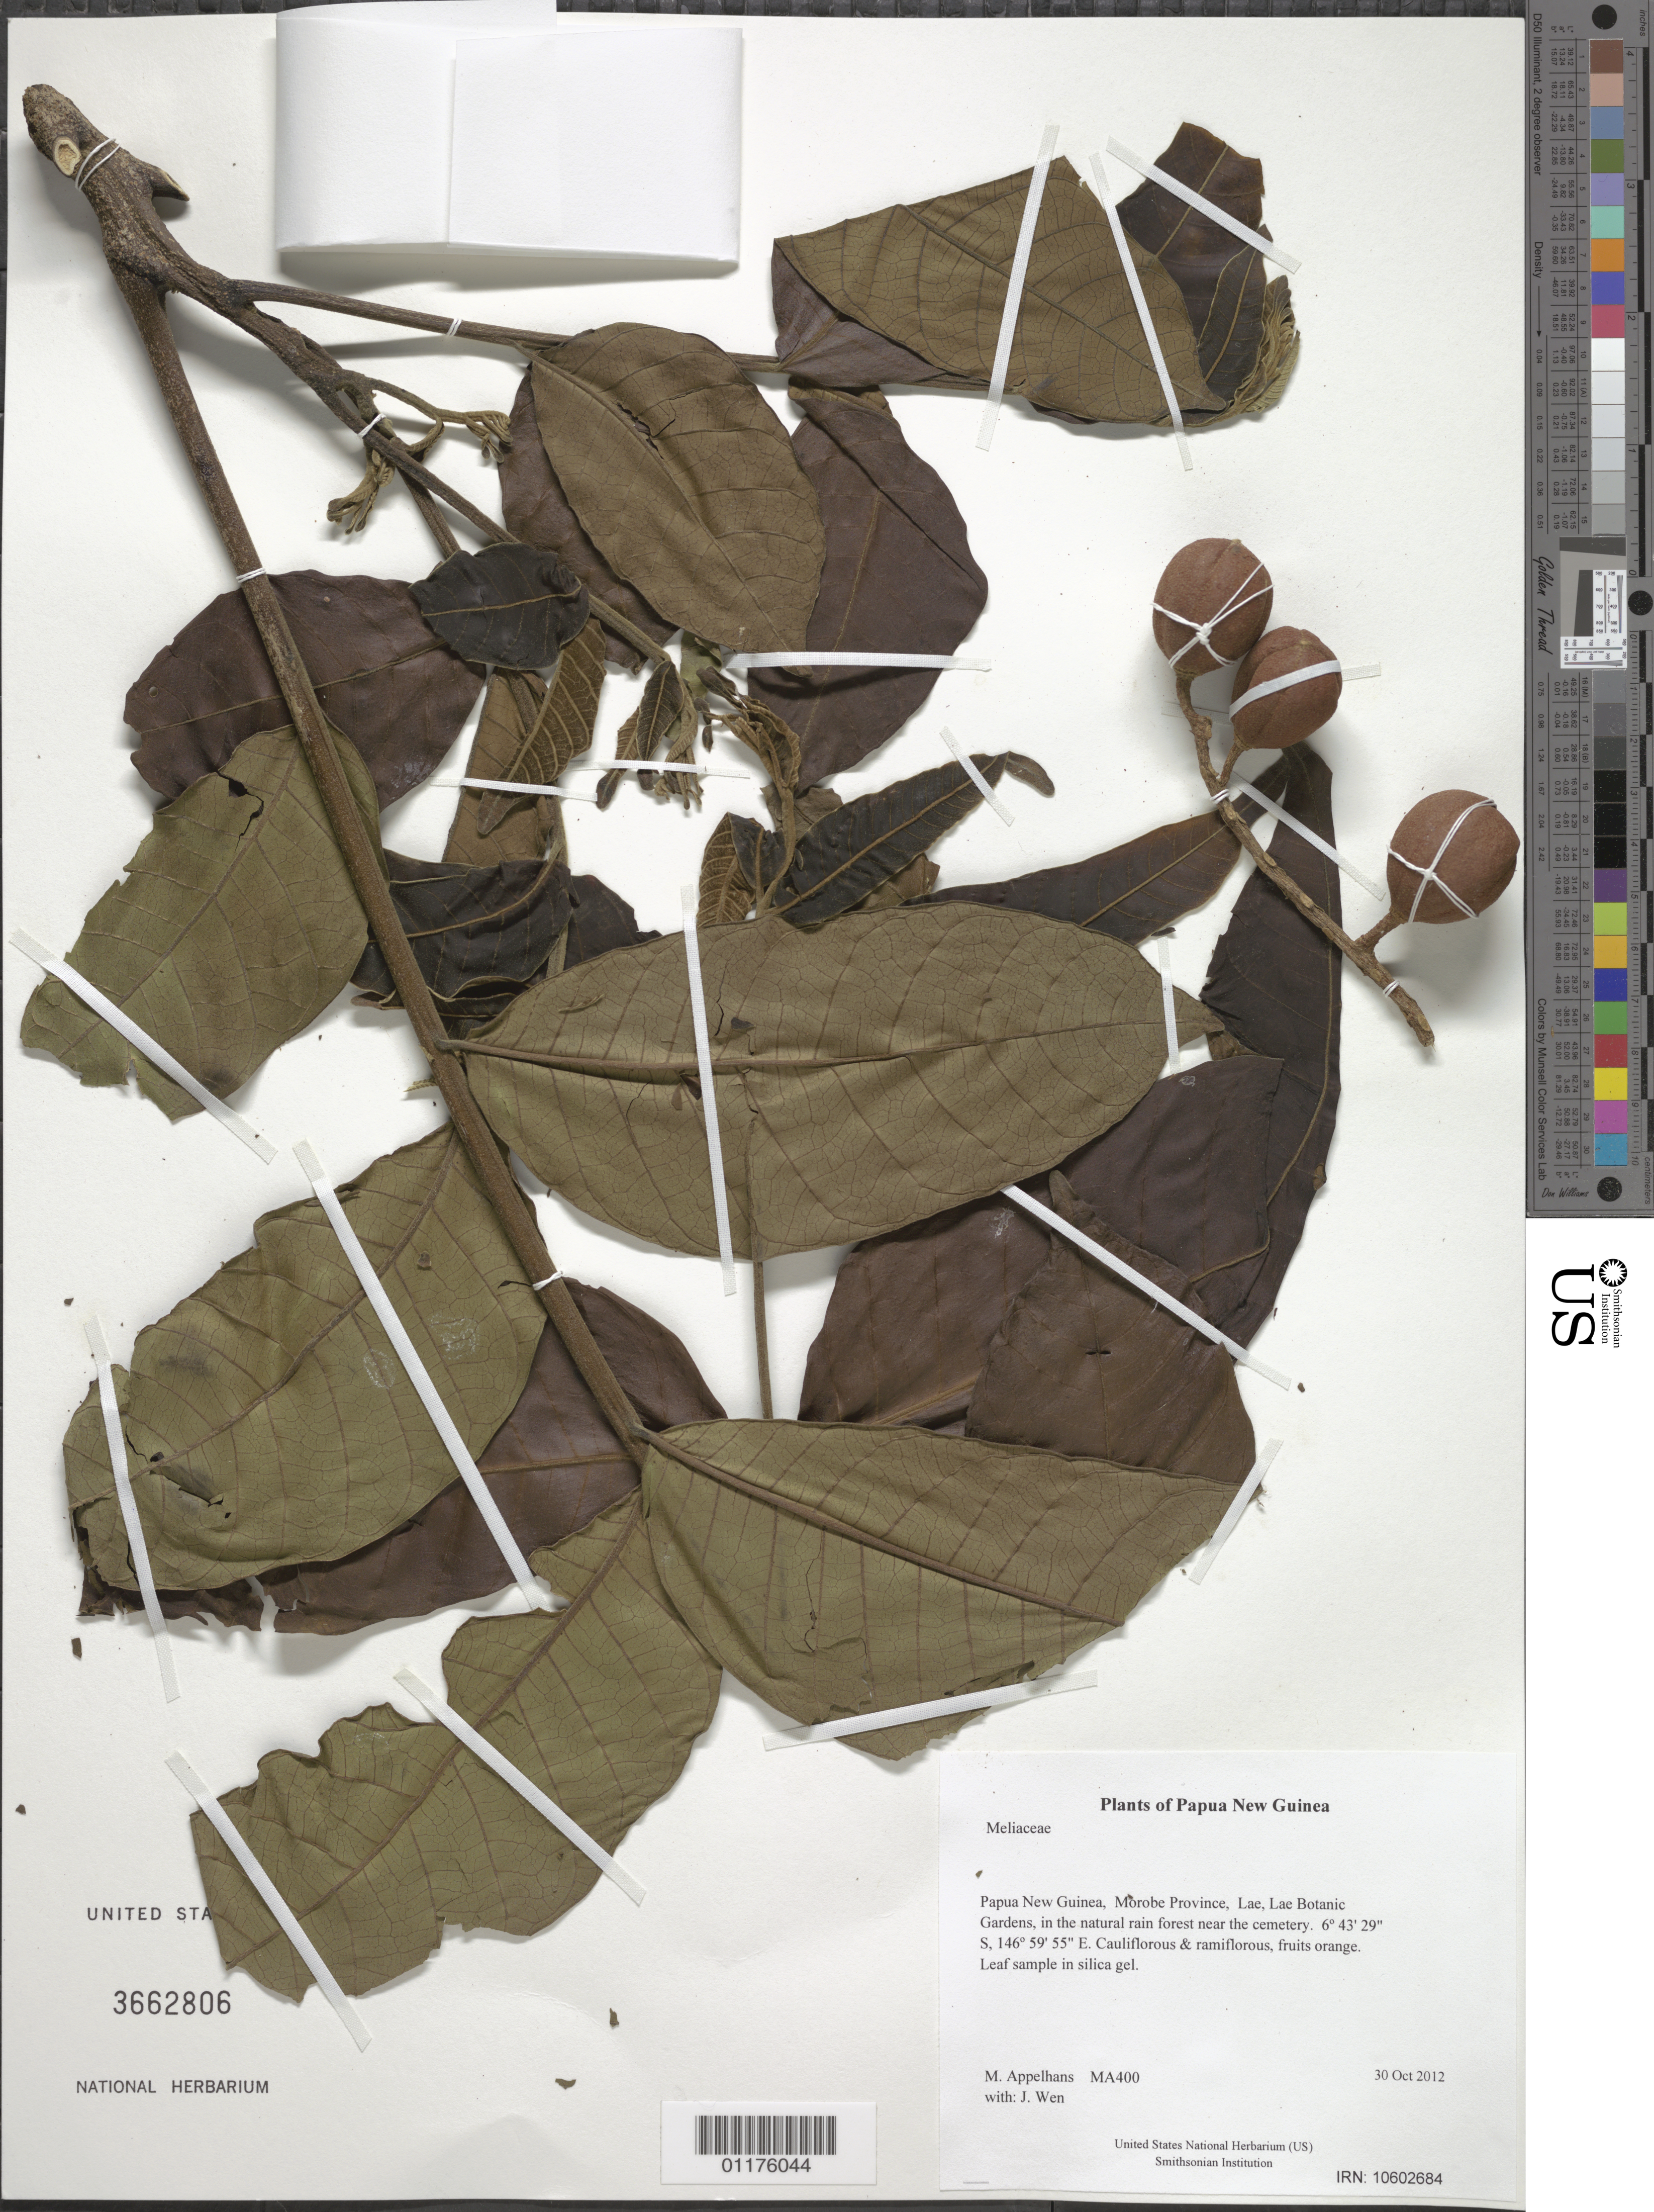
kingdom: Plantae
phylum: Tracheophyta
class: Magnoliopsida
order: Sapindales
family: Meliaceae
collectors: M. Appelhans & J. Wen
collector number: MA400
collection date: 2012-10-30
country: Papua New Guinea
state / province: Morobe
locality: Lae, Lae Botanic Gardens, in the natural rain forest near the cemetery.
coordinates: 06 43.481 S, 146 59.923 E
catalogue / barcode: US 3662806